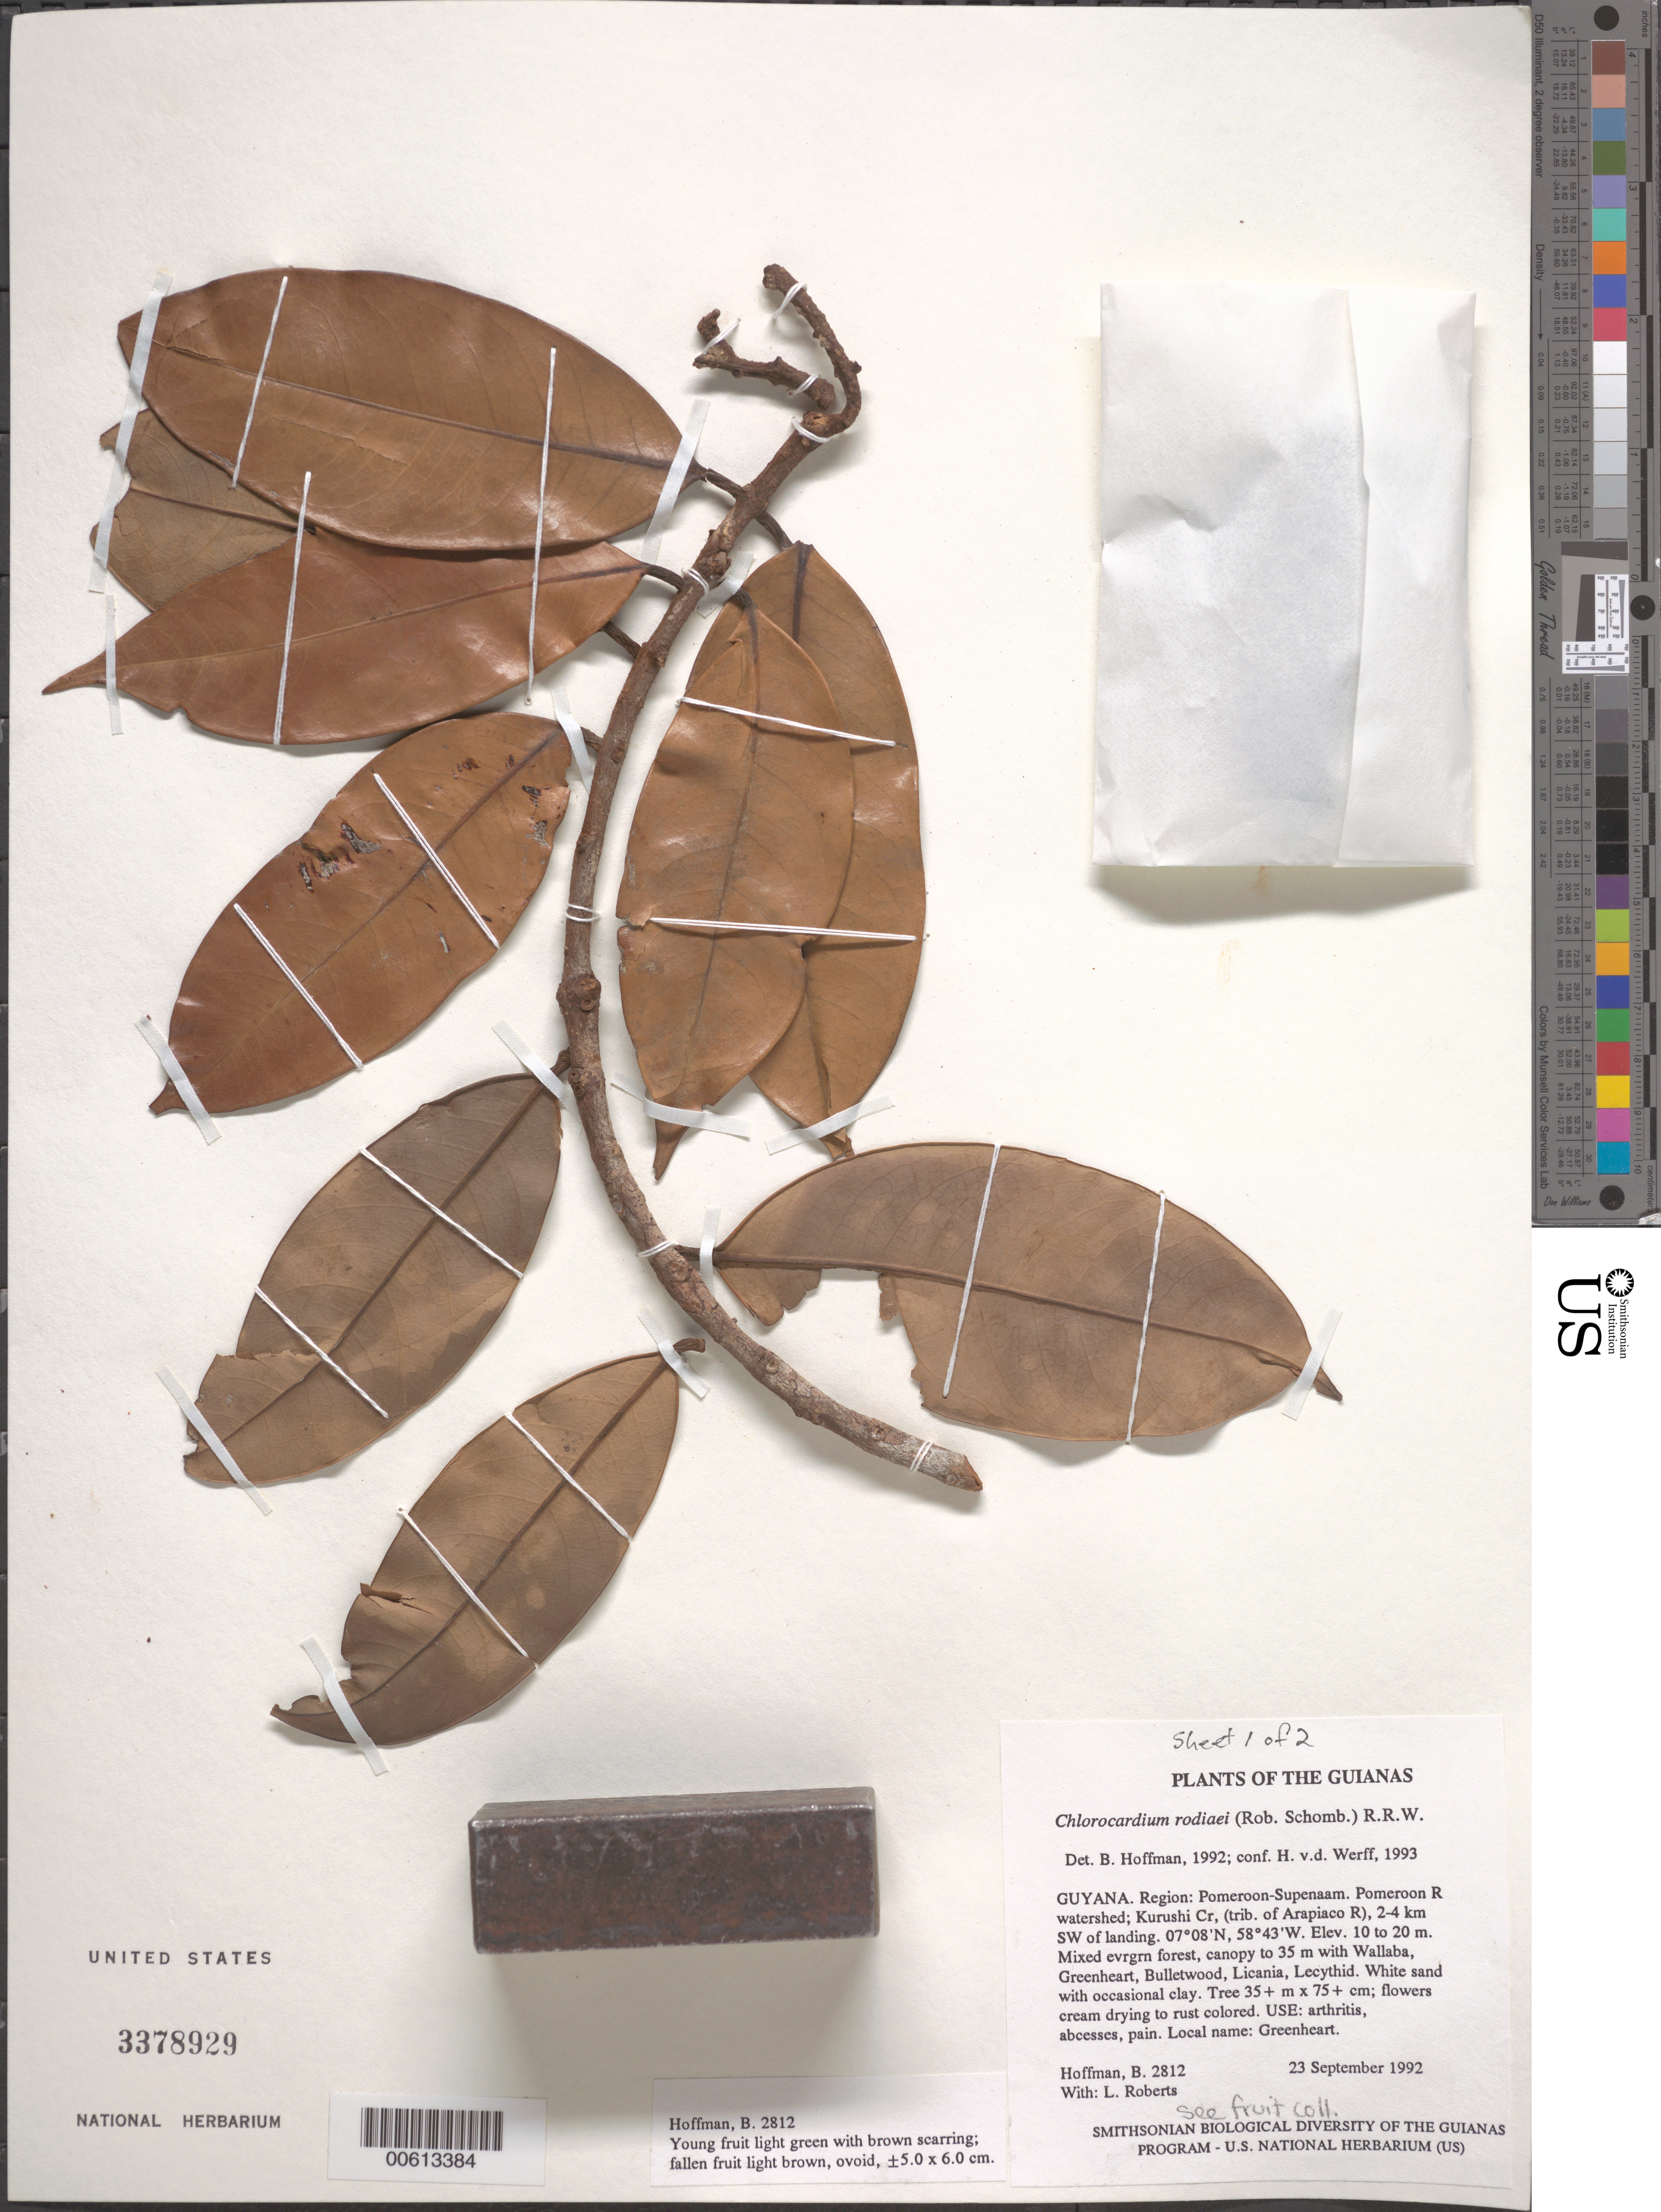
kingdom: Plantae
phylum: Tracheophyta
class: Magnoliopsida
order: Laurales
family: Lauraceae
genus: Chlorocardium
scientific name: Chlorocardium rodiei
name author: (R.H. Schomb.) Rohwer et al.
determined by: van der Werff, H., (MO), Missouri Botanical Garden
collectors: B. Hoffman & L. Roberts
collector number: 2812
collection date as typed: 23 September 1992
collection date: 1992-09-23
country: Guyana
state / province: Pomeroon-Supenaam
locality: Pomeroon River watershed; Kurushi Creek, (trib. of Arapiaco R), 2-4 km SW of landing along logging road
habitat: Mixed evrgrn forest, canopy to 35 m with Wallaba, Greenheart, Bulletwood, Licania, Lecythid. White sand with occasional clay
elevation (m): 10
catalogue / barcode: US 3378929